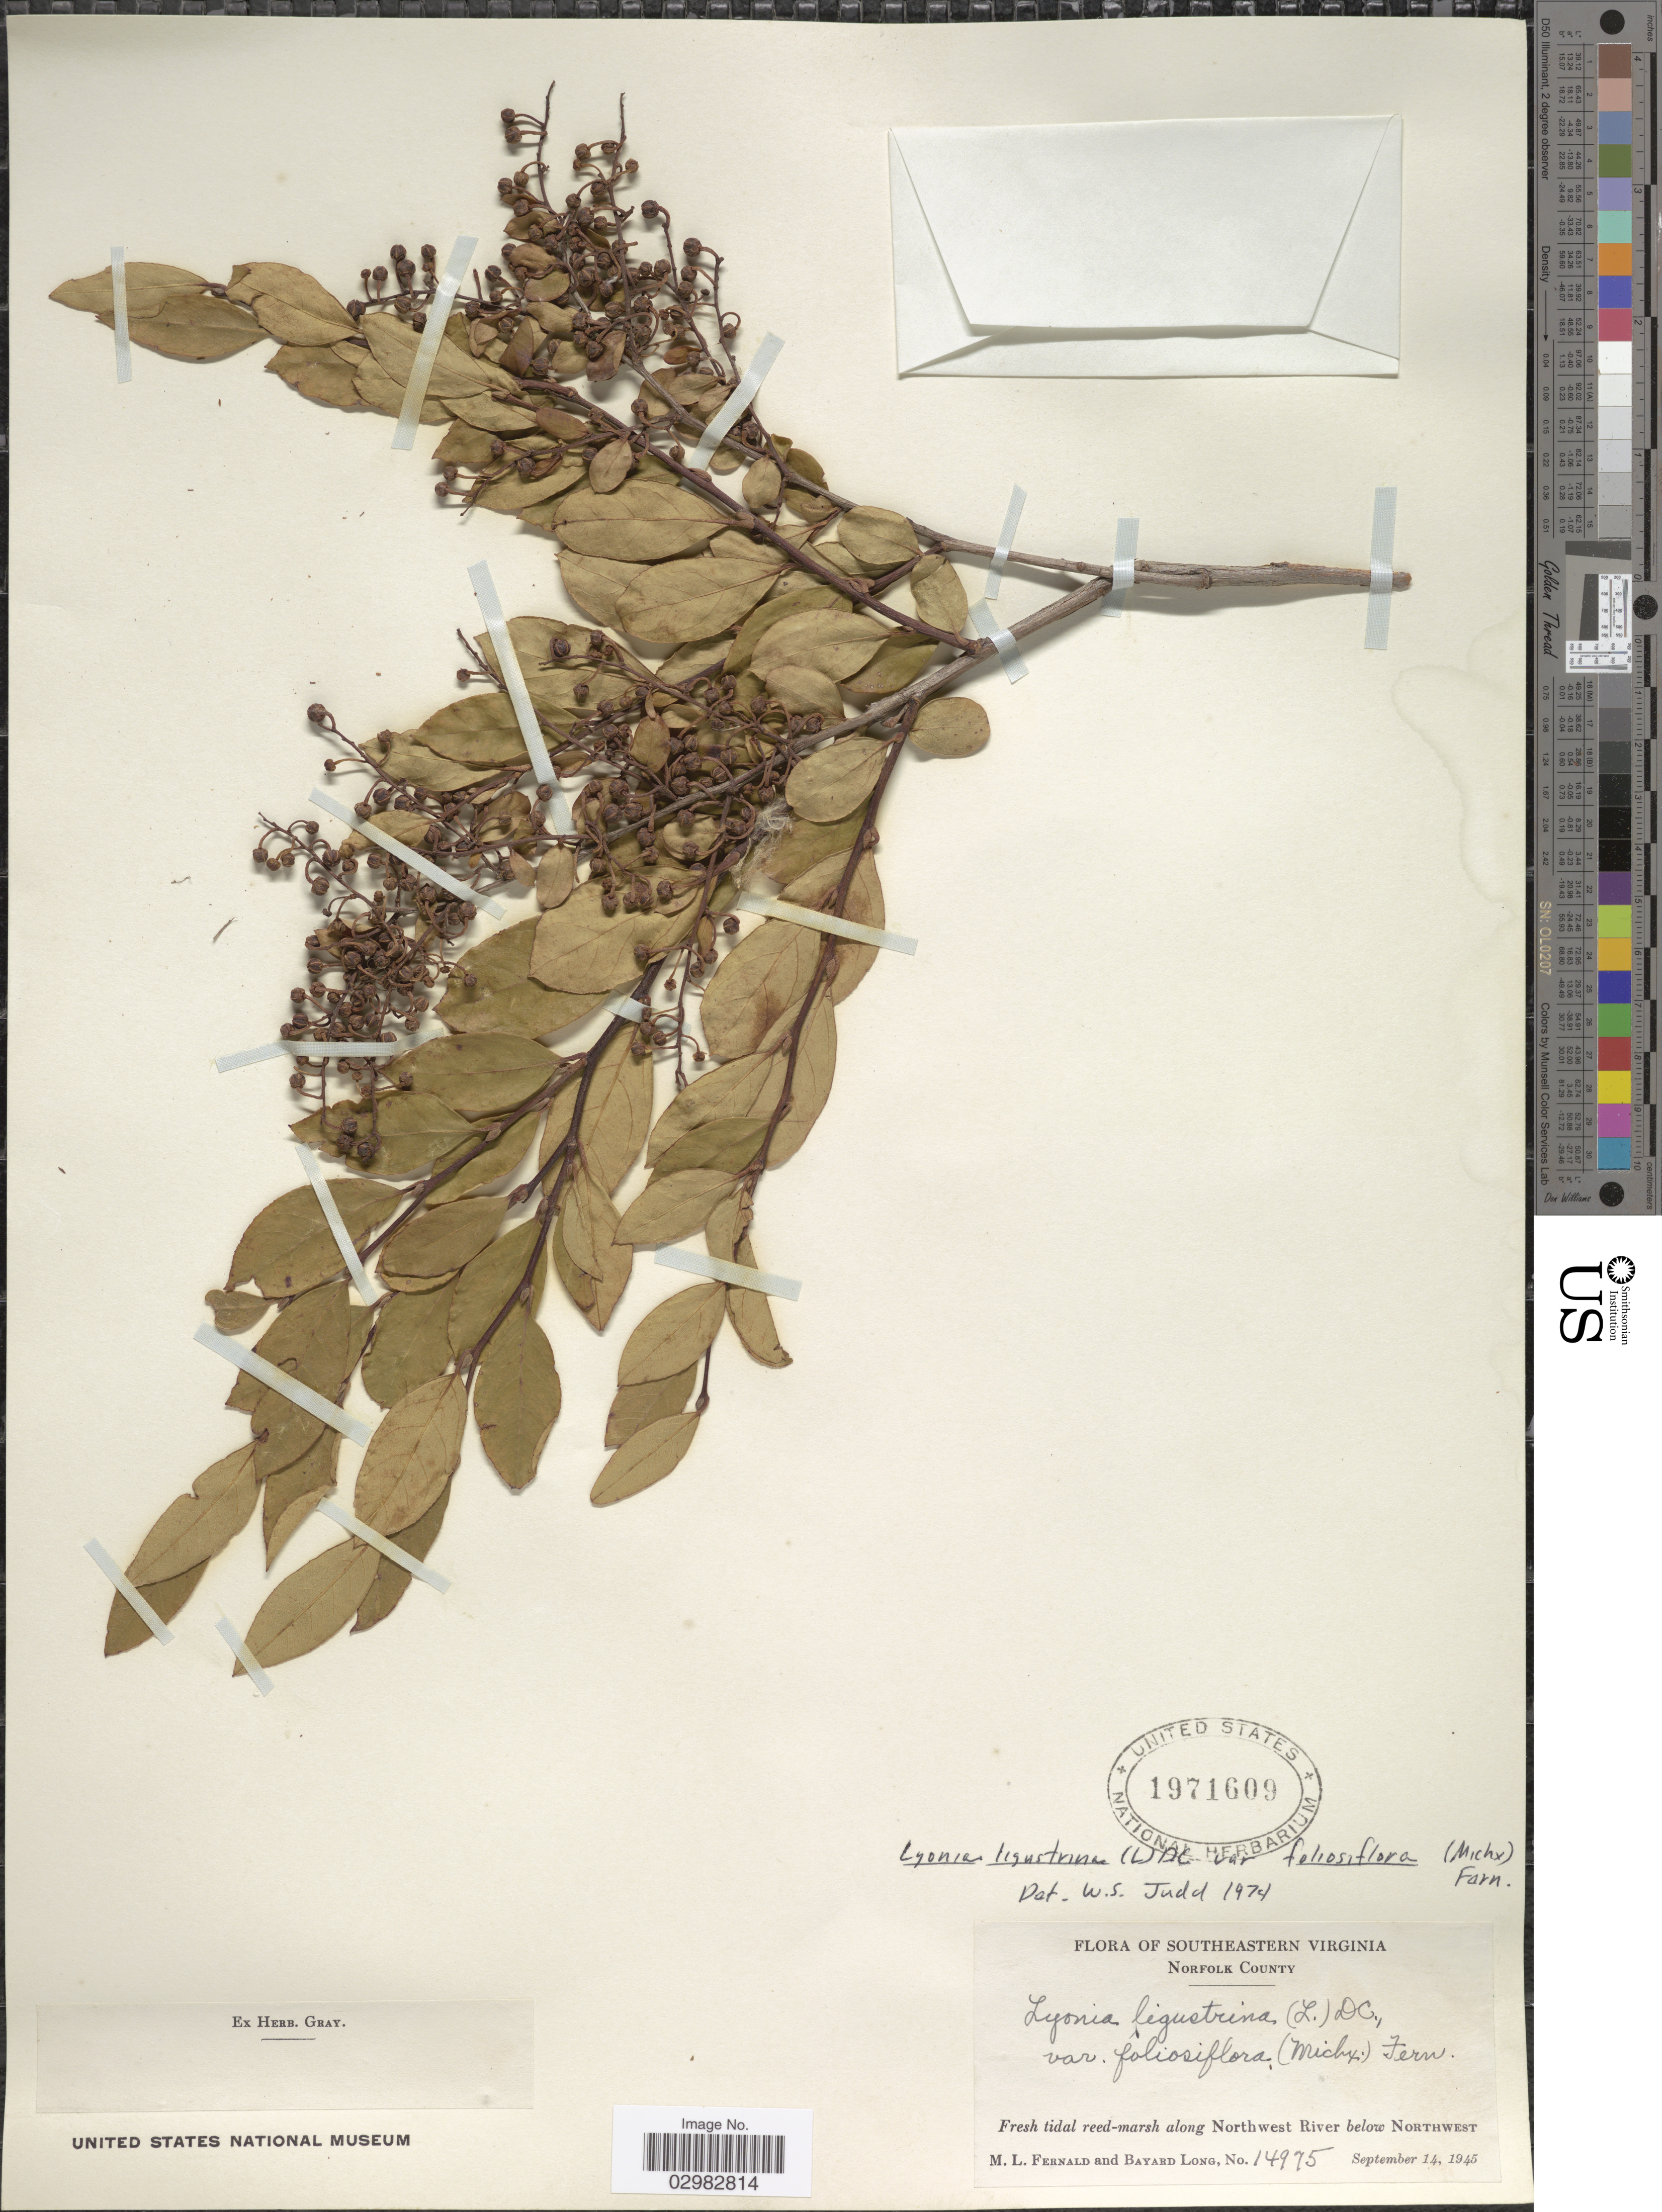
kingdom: Plantae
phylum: Tracheophyta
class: Magnoliopsida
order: Ericales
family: Ericaceae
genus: Lyonia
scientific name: Lyonia ligustrina var. foliosiflora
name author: (Michx.) Fernald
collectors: M. L. Fernald & B. Long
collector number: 14975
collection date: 1945-09-14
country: United States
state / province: Virginia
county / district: City of Norfolk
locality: Southeastern Virginia, Norfolk County, Fresh tidal reed-marsh along Northwest River below Northwest.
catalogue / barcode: US 1971609